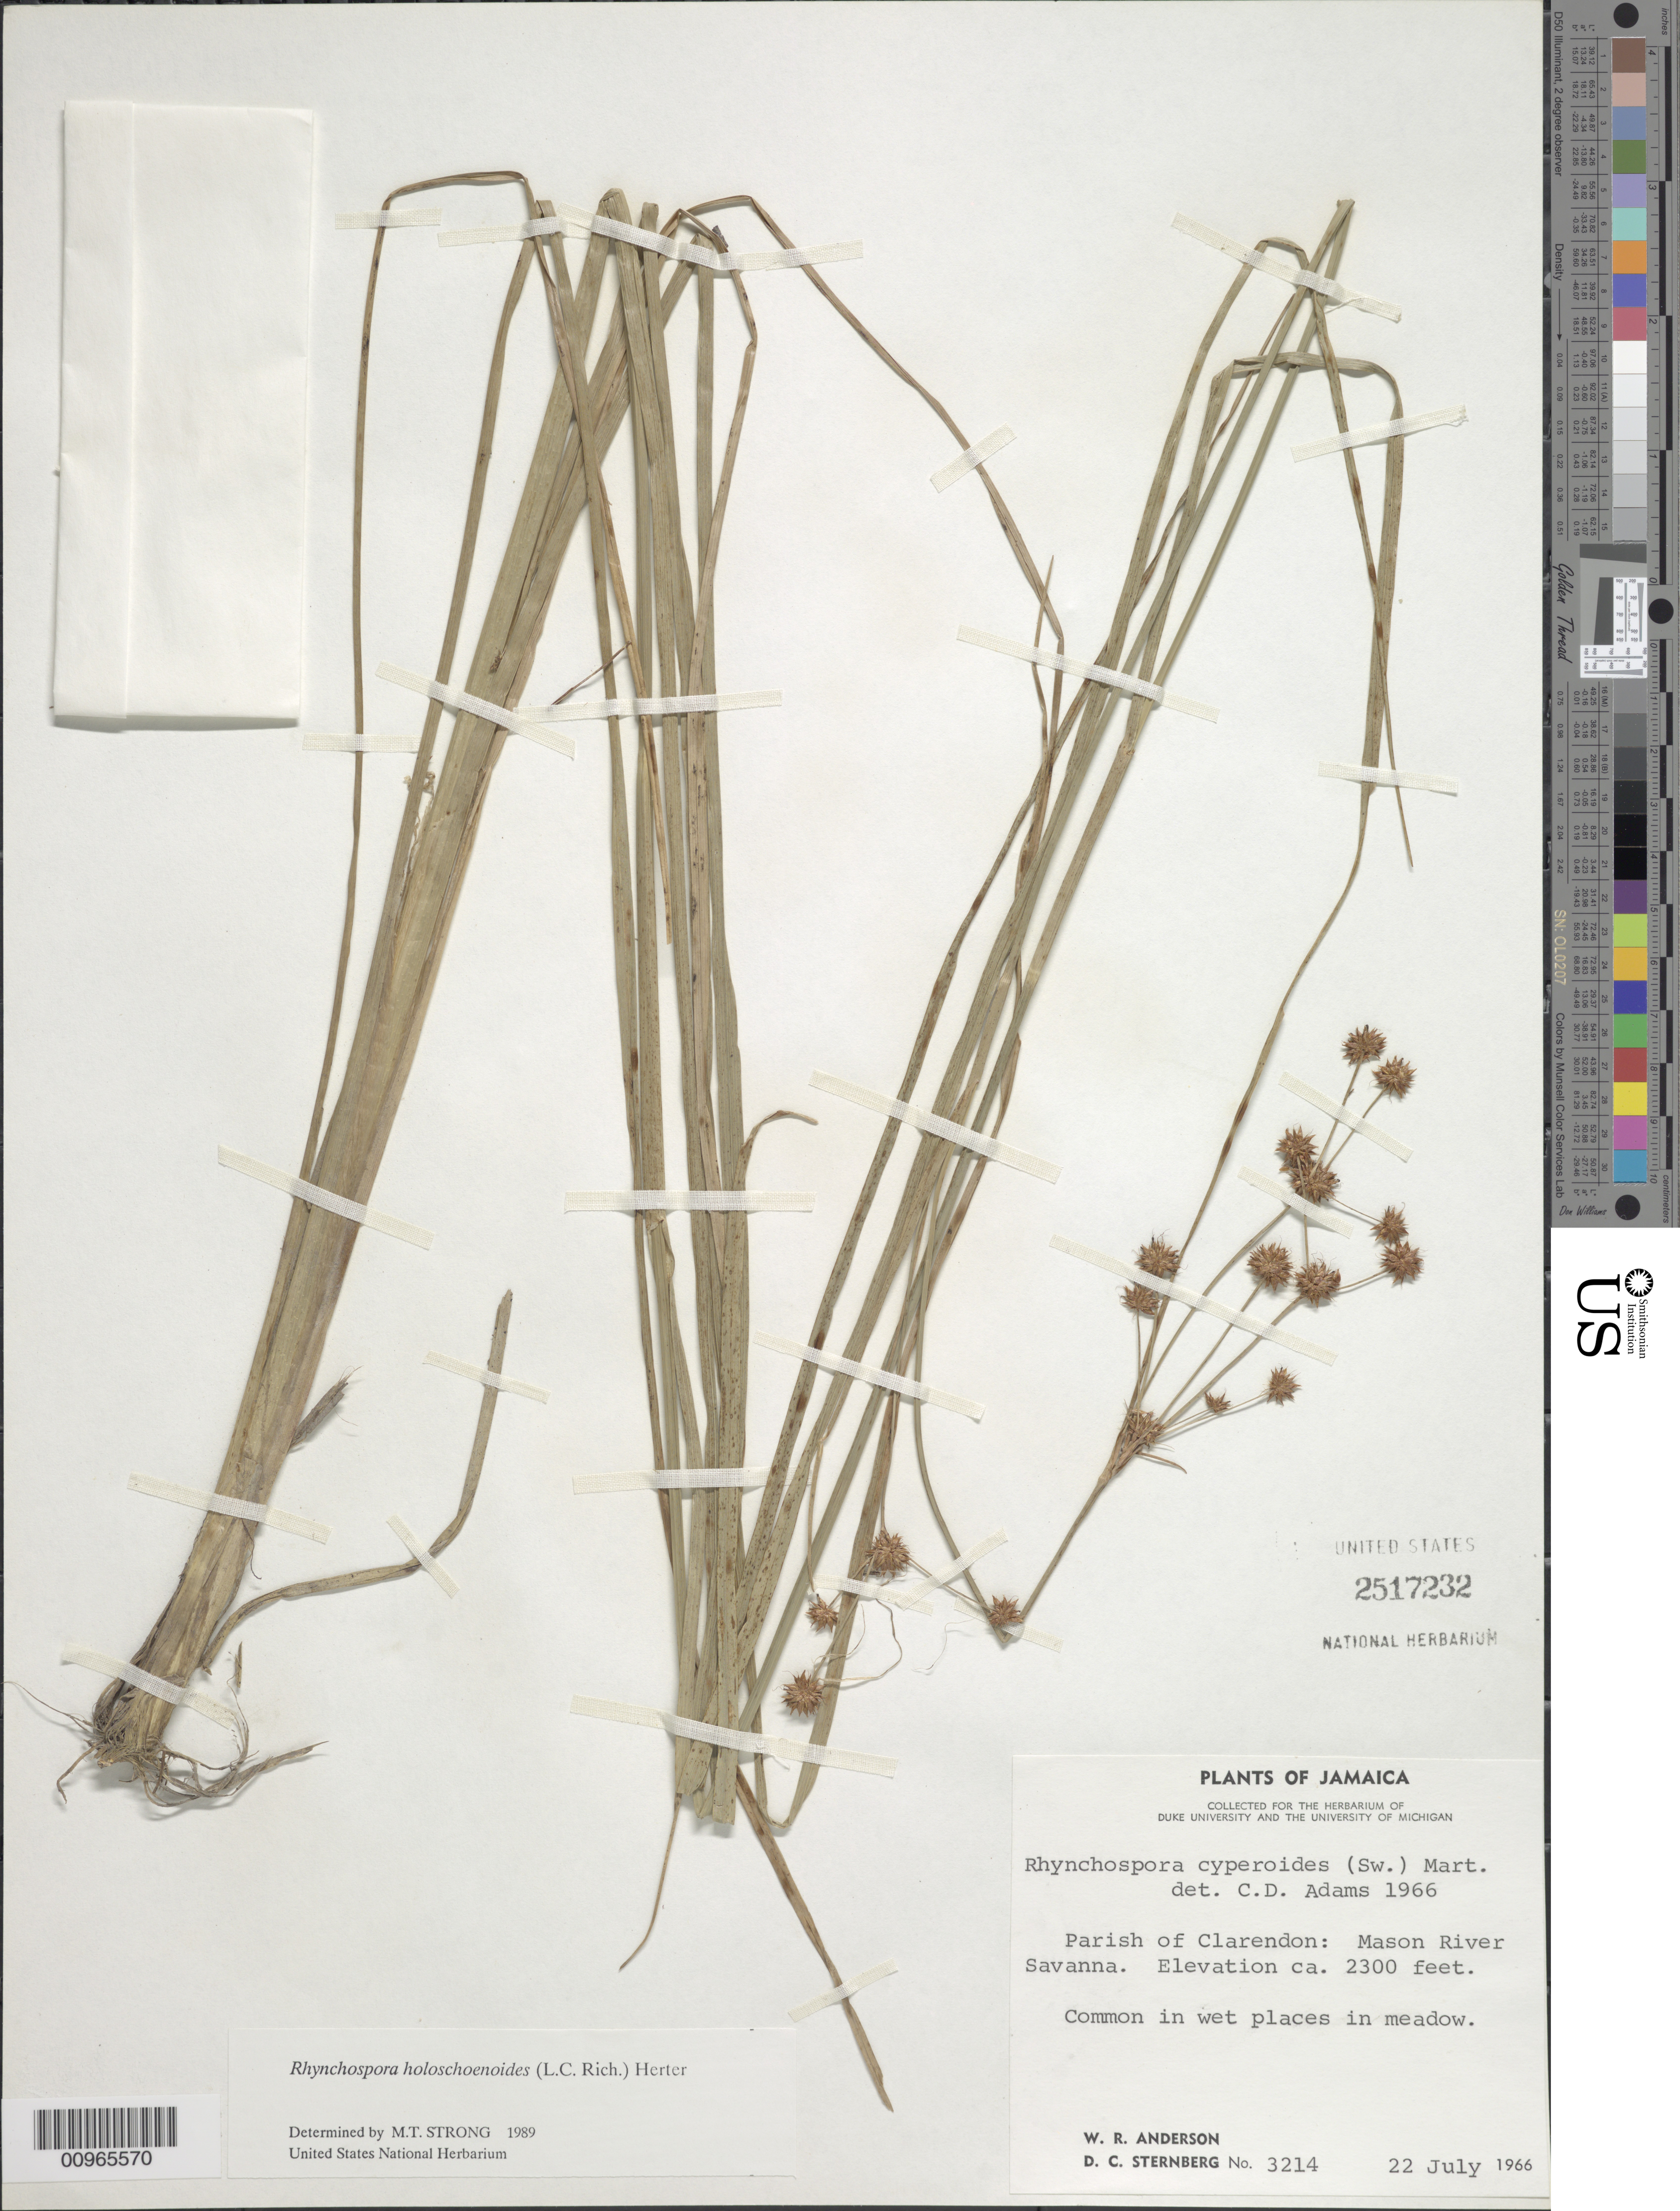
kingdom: Plantae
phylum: Tracheophyta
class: Liliopsida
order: Poales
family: Cyperaceae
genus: Rhynchospora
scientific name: Rhynchospora holoschoenoides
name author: (Rich.) Herter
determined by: Strong, M. T., (US), Smithsonian Institution - National Museum of Natural History (UNITED STATES)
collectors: W. R. Anderson & D. Sternberg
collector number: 3214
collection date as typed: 22 Jul 1966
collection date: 1966-07-22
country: Jamaica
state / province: Clarendon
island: Jamaica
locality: Mason River Savanna, meadow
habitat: In wet places in meadow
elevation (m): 701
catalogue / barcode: US 2517232